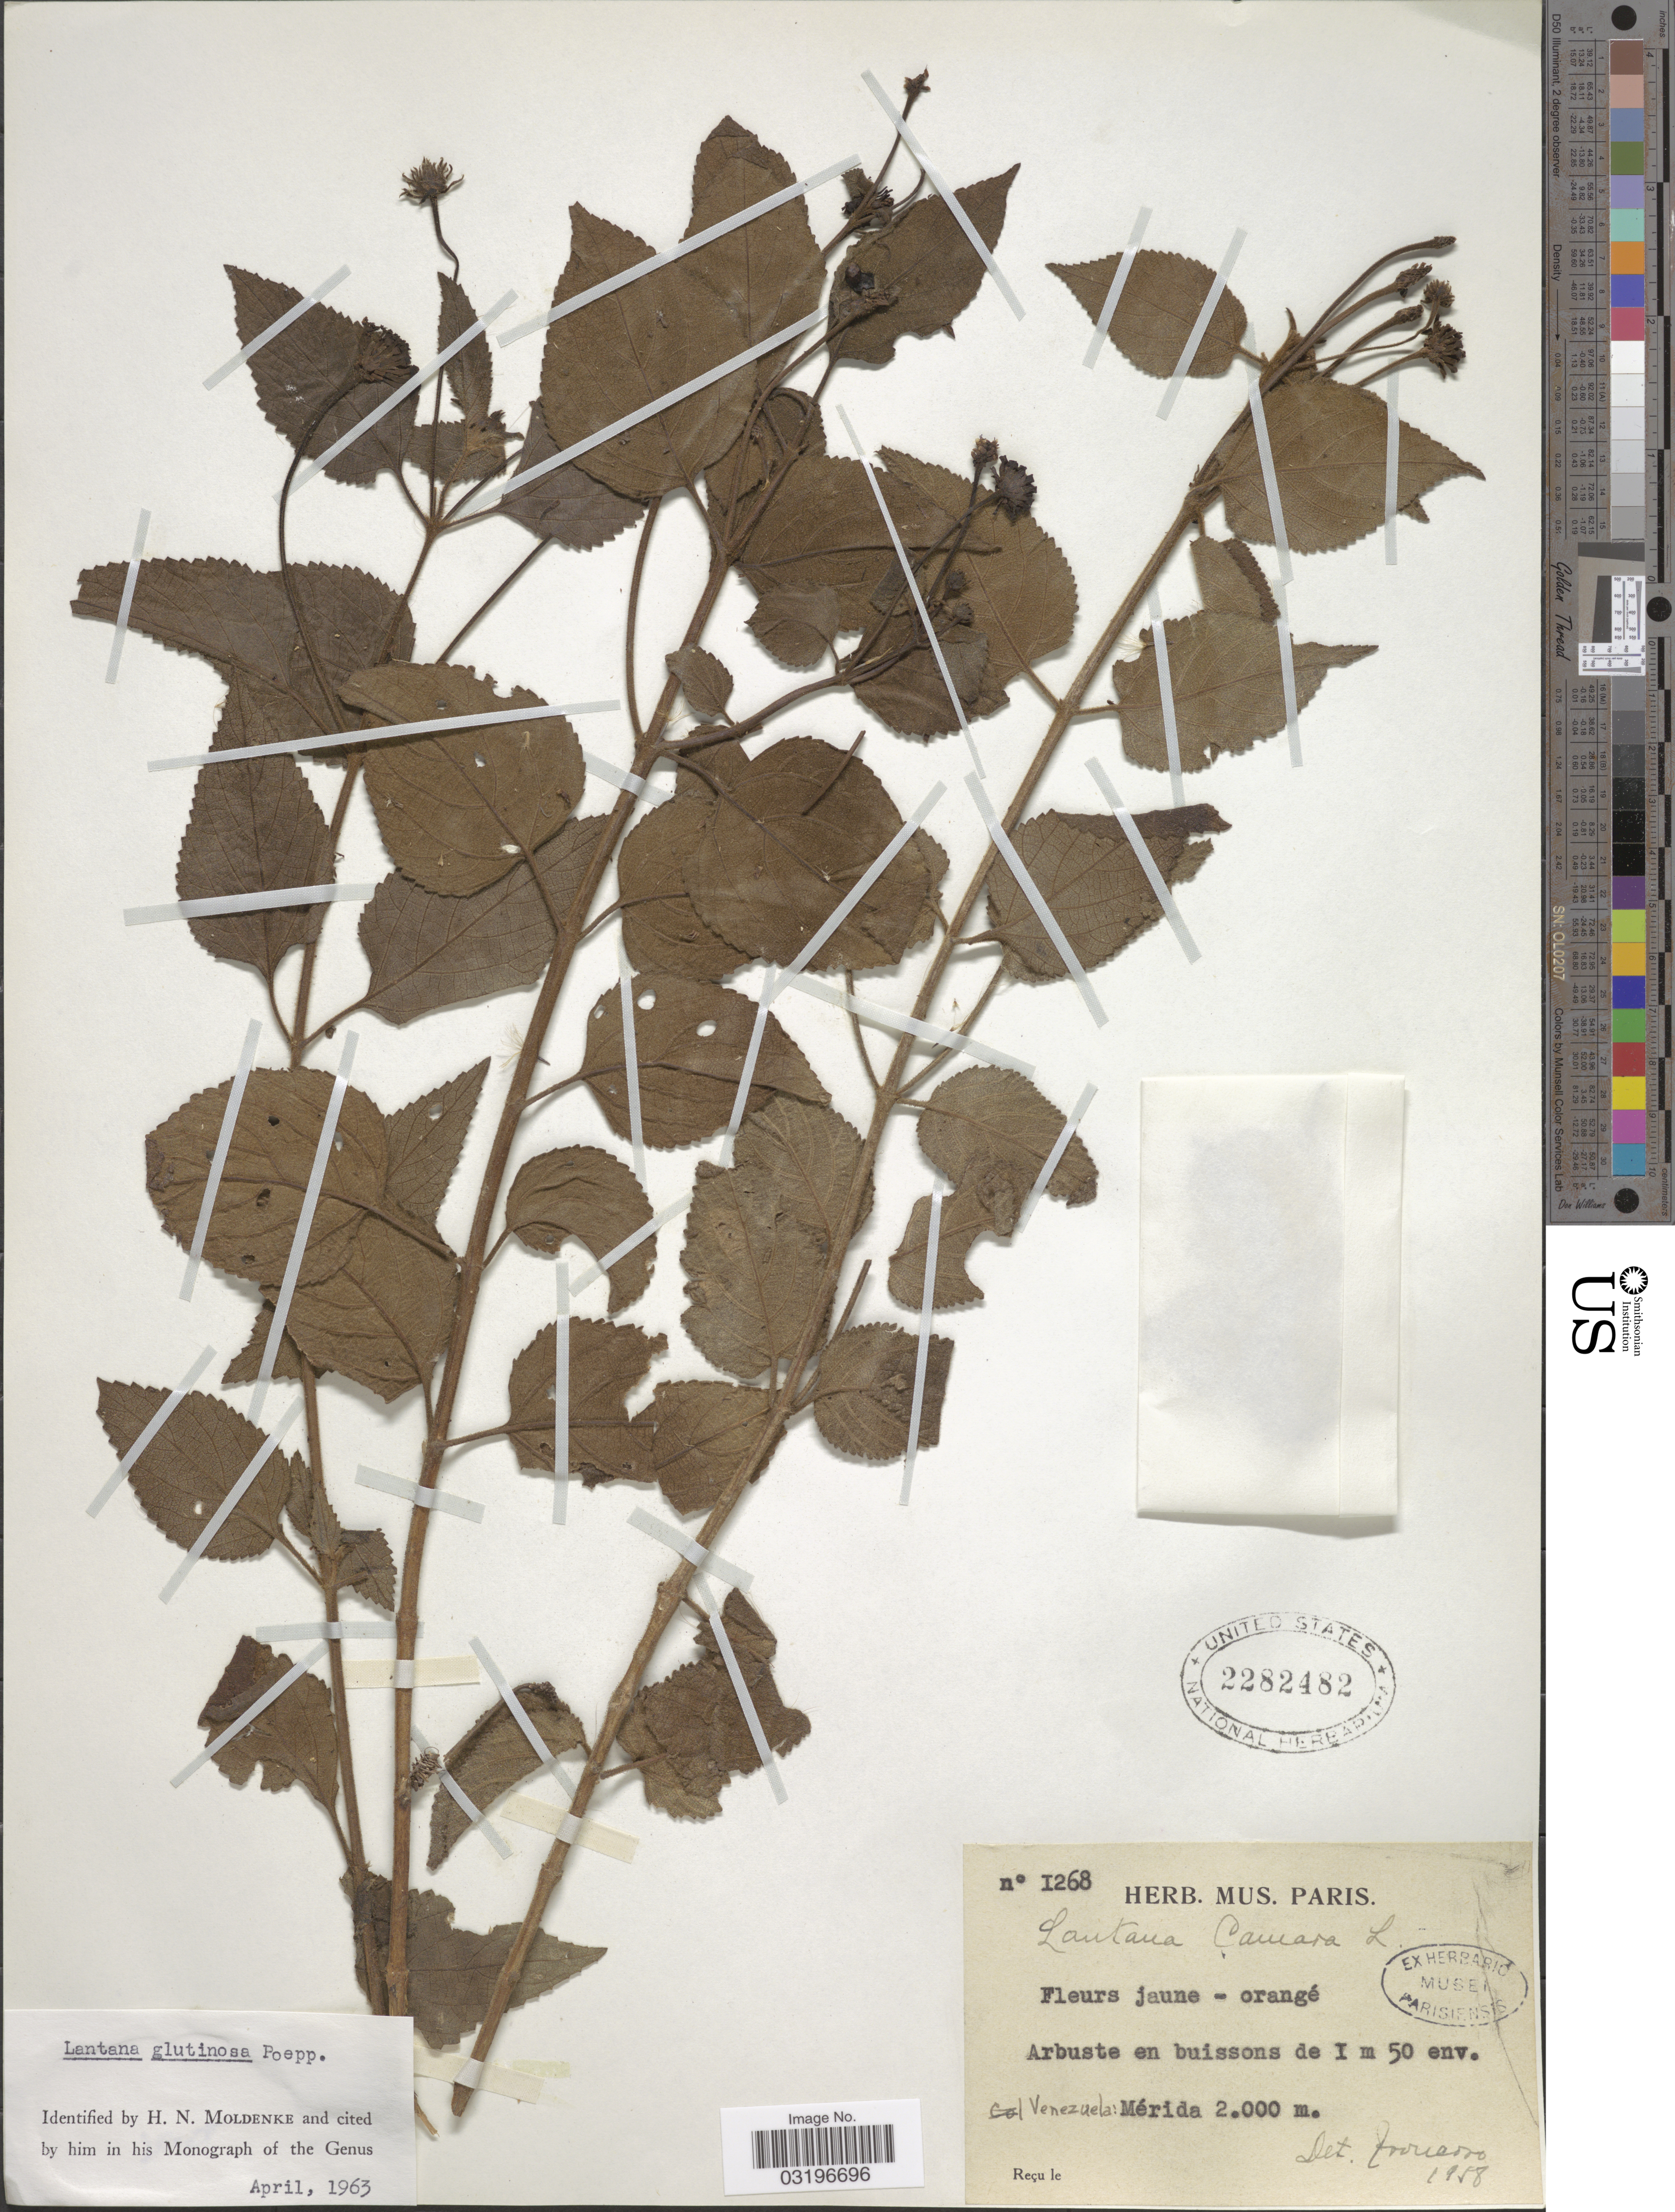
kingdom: Plantae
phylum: Tracheophyta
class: Magnoliopsida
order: Lamiales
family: Verbenaceae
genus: Lantana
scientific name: Lantana glutinosa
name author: Poepp.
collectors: ex herb. Mus. Paris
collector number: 1268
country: Venezuela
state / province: Mérida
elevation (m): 2000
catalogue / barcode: US 2282482